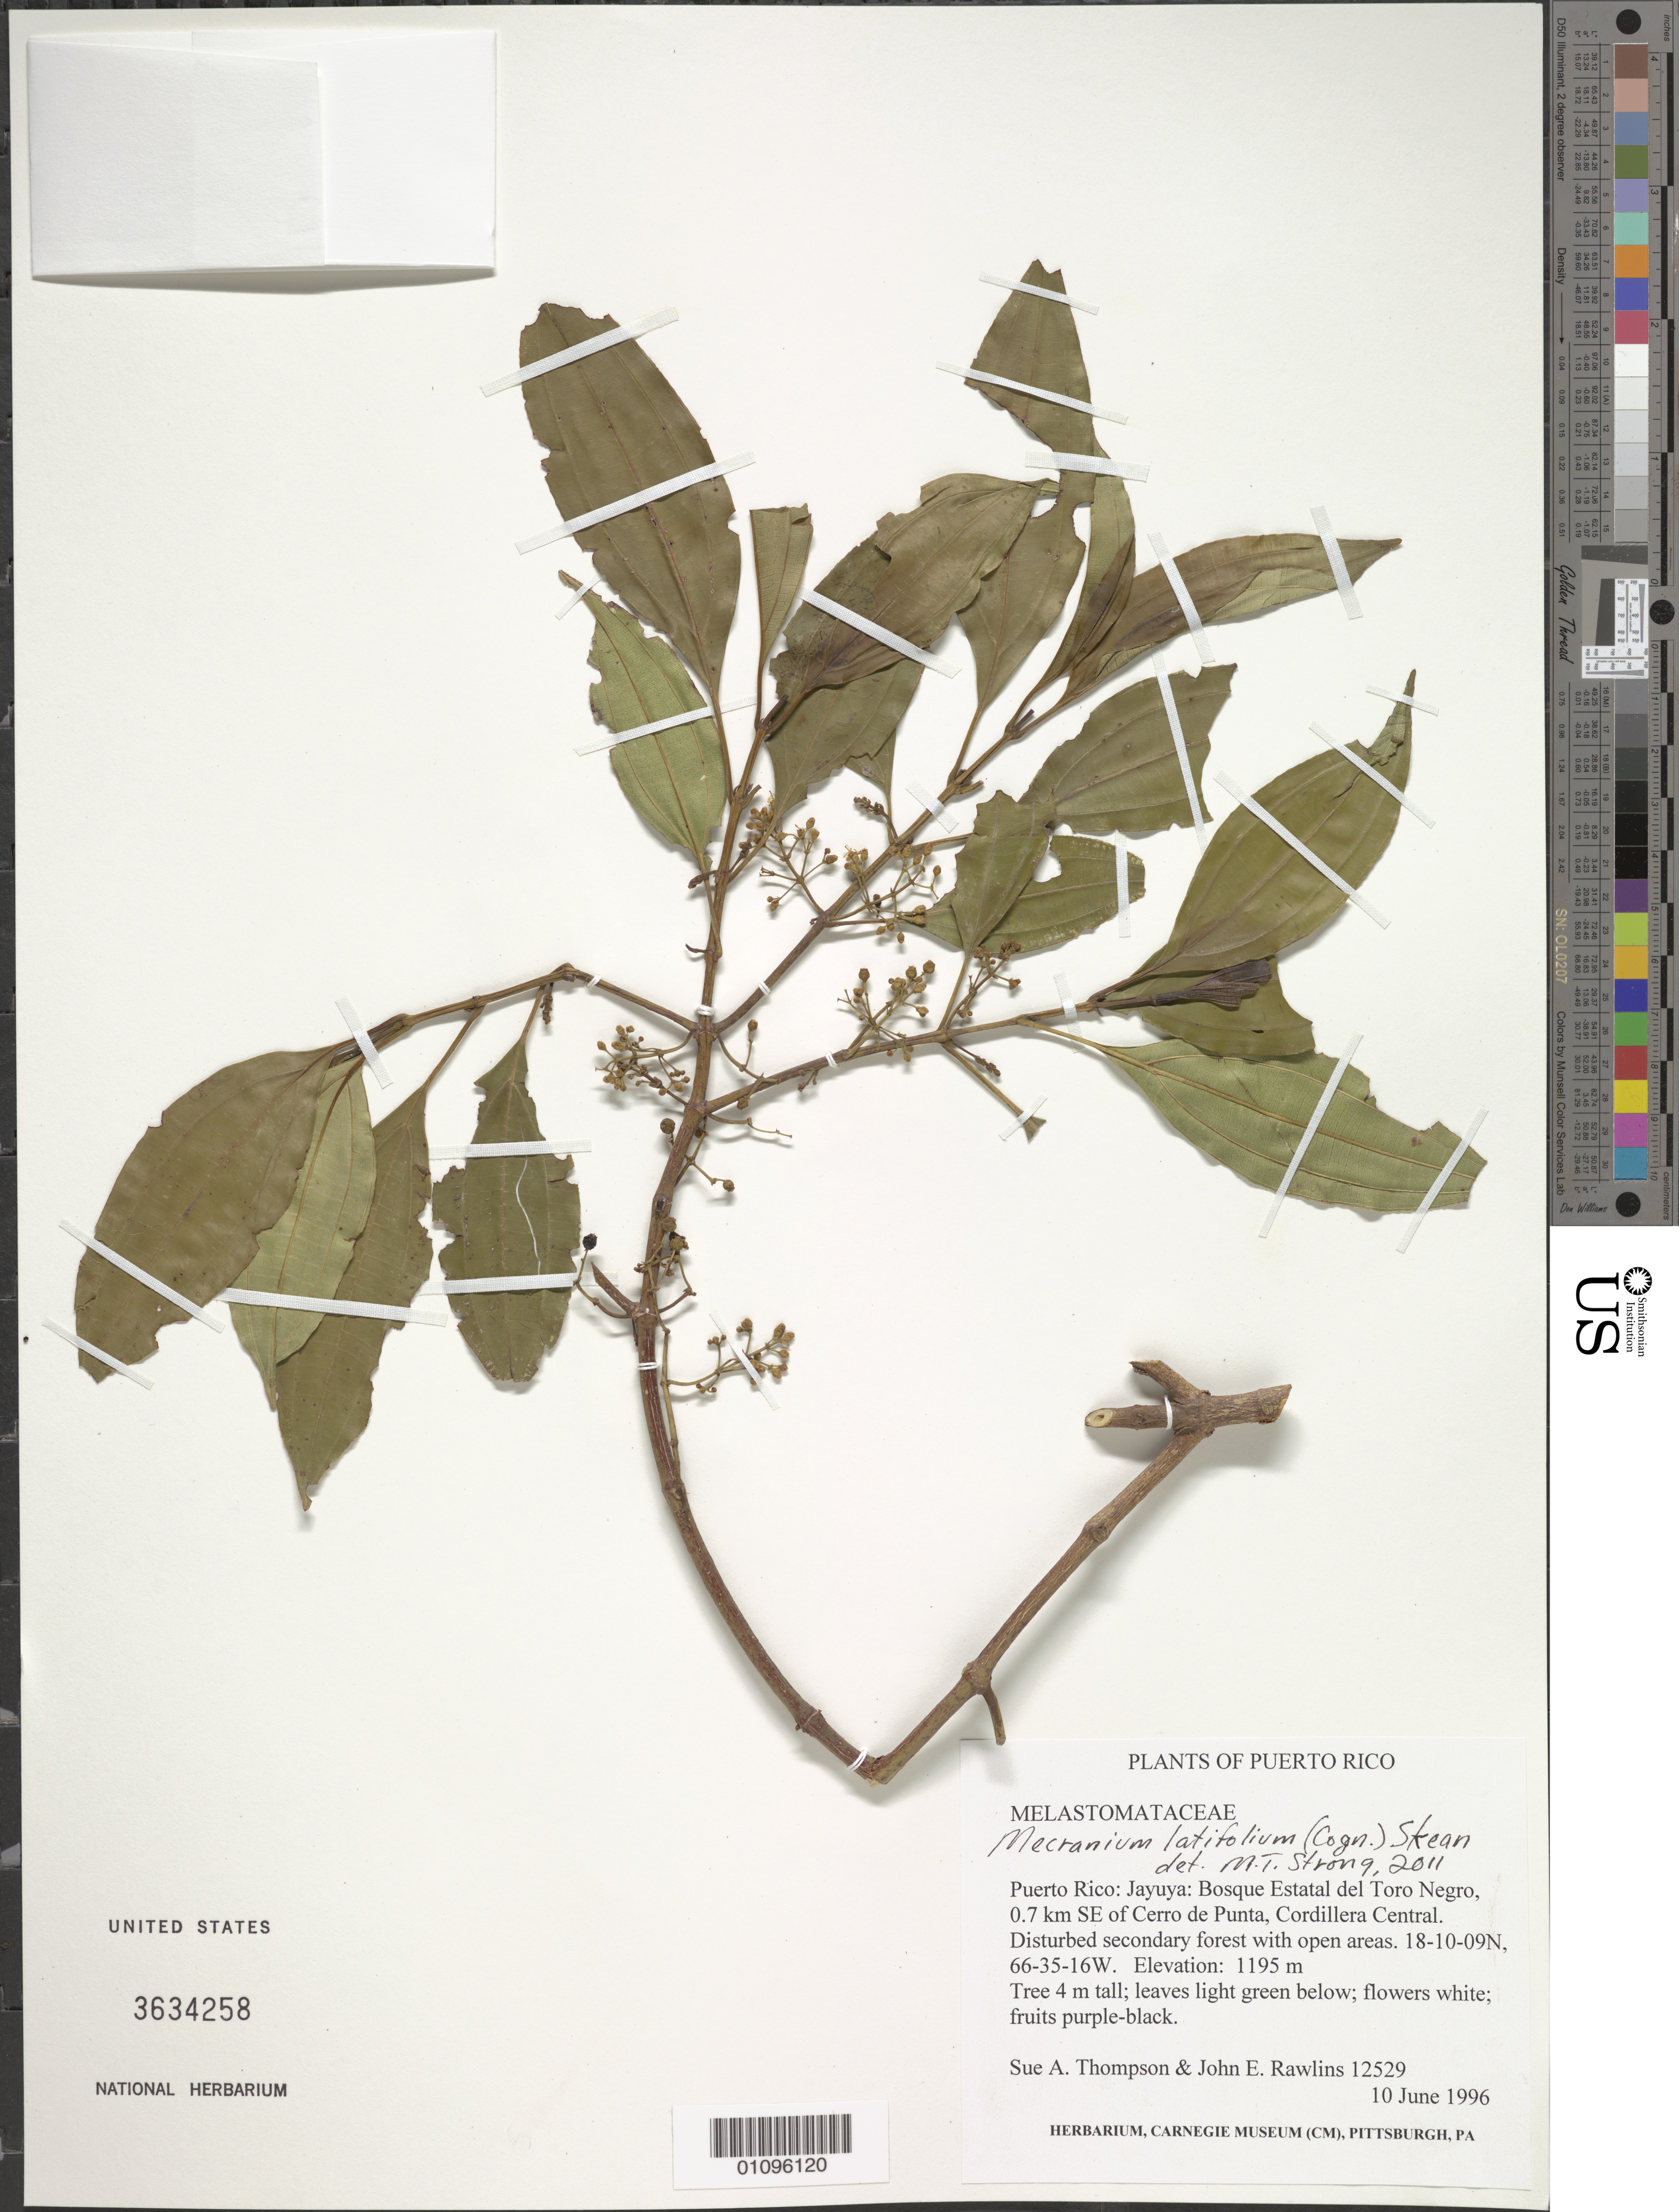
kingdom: Plantae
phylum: Tracheophyta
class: Magnoliopsida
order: Myrtales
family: Melastomataceae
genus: Mecranium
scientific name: Mecranium latifolium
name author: (Cogn.) Skean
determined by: Strong, M. T., (US), Smithsonian Institution - National Museum of Natural History (UNITED STATES)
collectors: S. A. Thompson & J. Rawlins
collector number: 12529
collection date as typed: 10 Jun 1996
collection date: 1996-06-10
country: Puerto Rico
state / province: Jayuya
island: Puerto Rico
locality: Bosque Estatal del Toro Negro, 0.7 km SE of Cerro de Punta, Cordillera Central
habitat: Disturbed secondary forest with open areas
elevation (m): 1195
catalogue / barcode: US 3634258